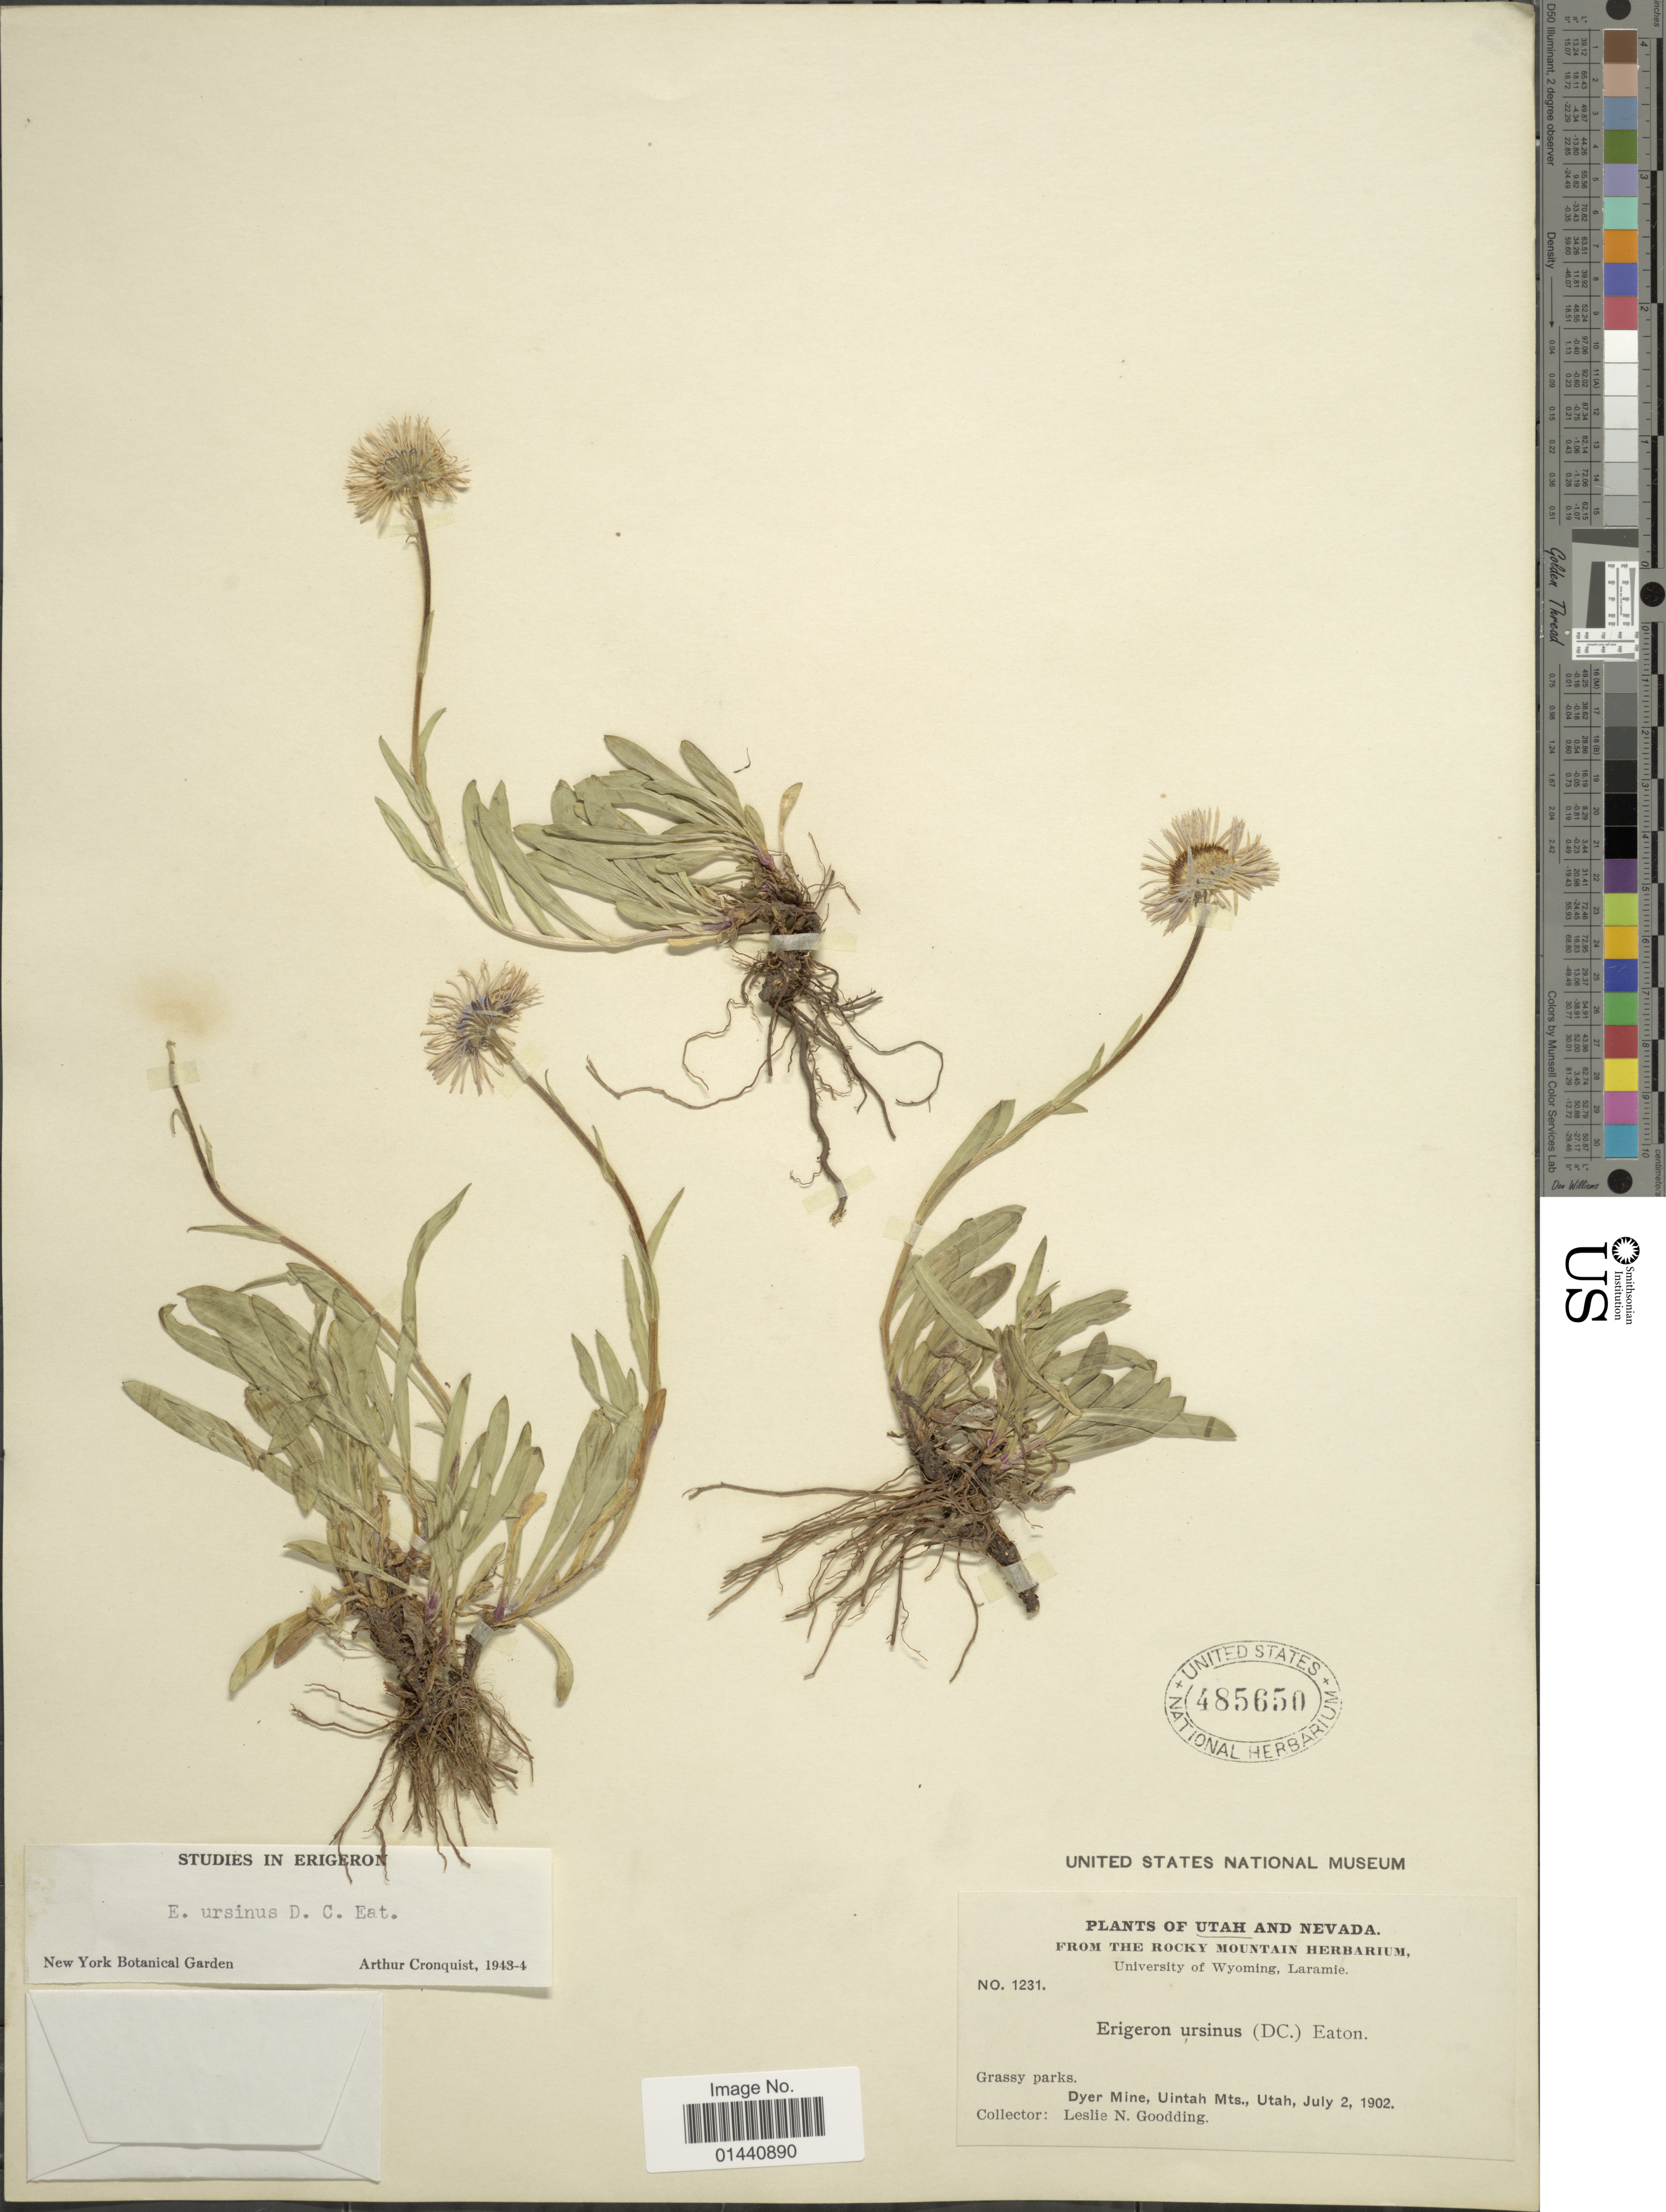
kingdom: Plantae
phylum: Tracheophyta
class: Magnoliopsida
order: Asterales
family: Asteraceae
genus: Erigeron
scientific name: Erigeron ursinus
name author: D.C. Eaton in C. King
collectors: L. N. Goodding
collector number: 1231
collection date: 1902-07-02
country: United States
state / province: Utah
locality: Dyer Mine, Uintah Mts.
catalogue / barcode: US 485650